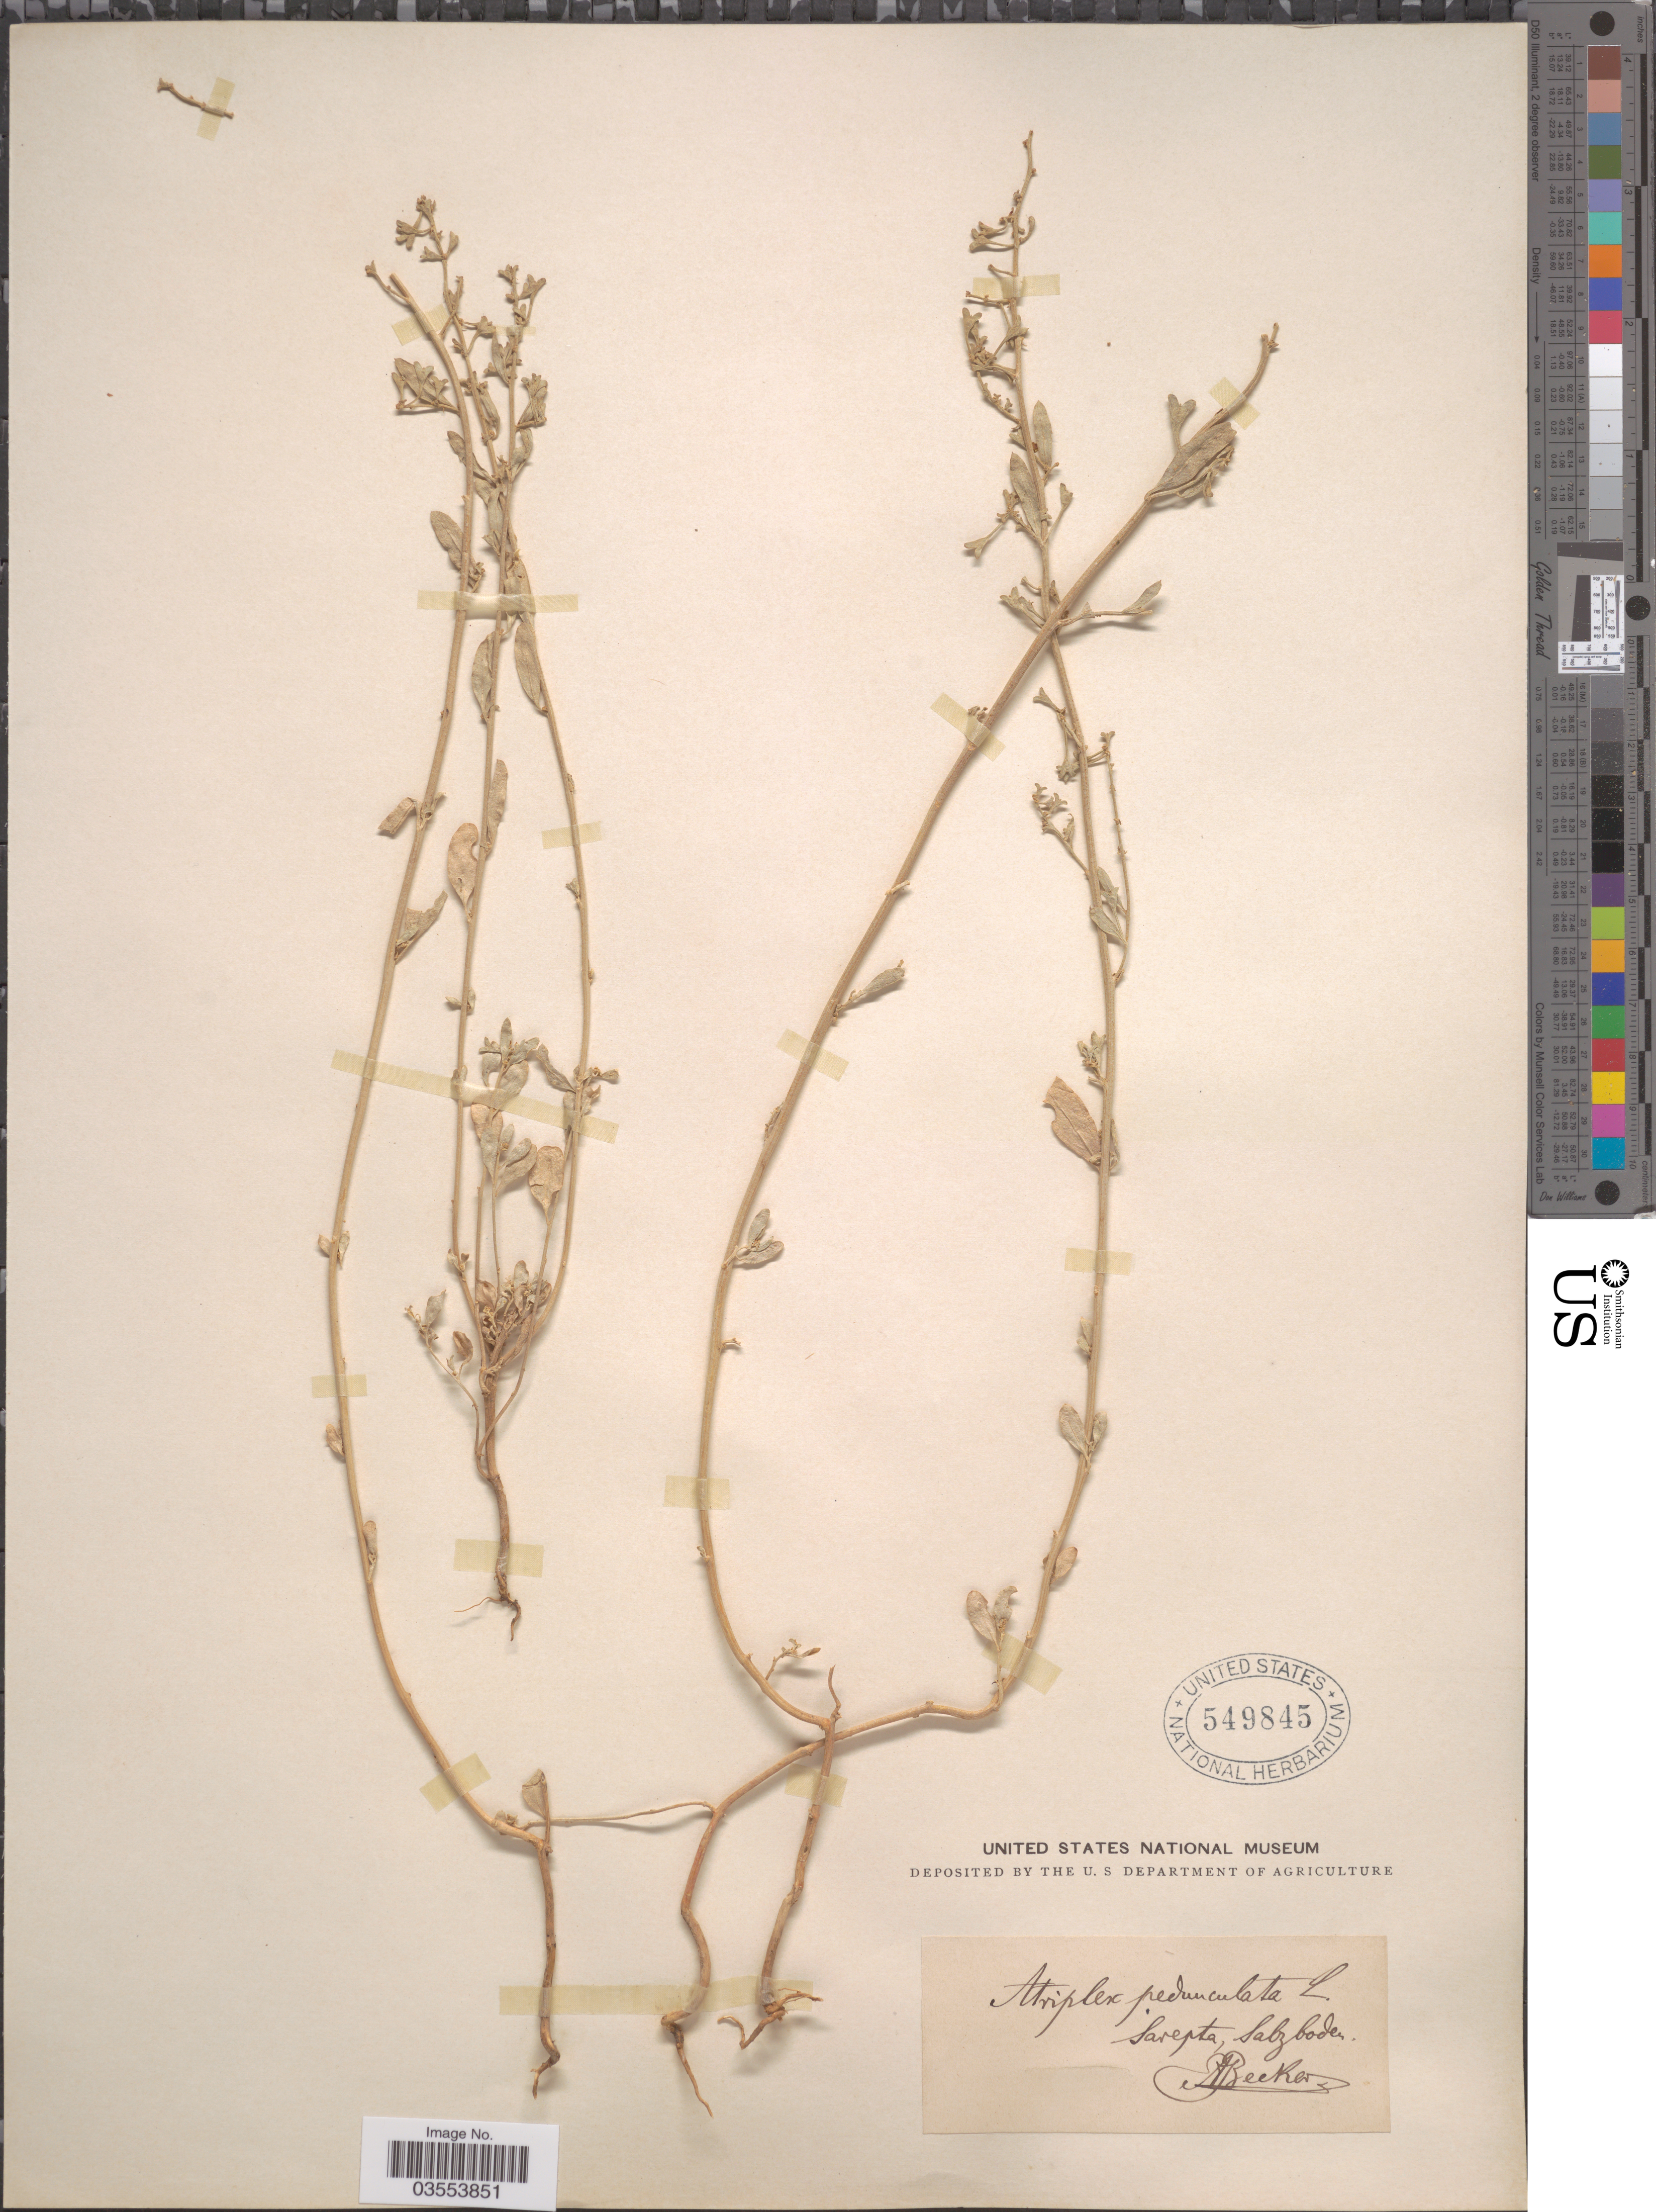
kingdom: Plantae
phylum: Tracheophyta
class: Magnoliopsida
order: Caryophyllales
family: Amaranthaceae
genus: Atriplex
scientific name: Atriplex pedunculata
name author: L.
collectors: A. Becker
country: Russian Federation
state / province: Volgograd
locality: Sarepta, salzboden.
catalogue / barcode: US 549845